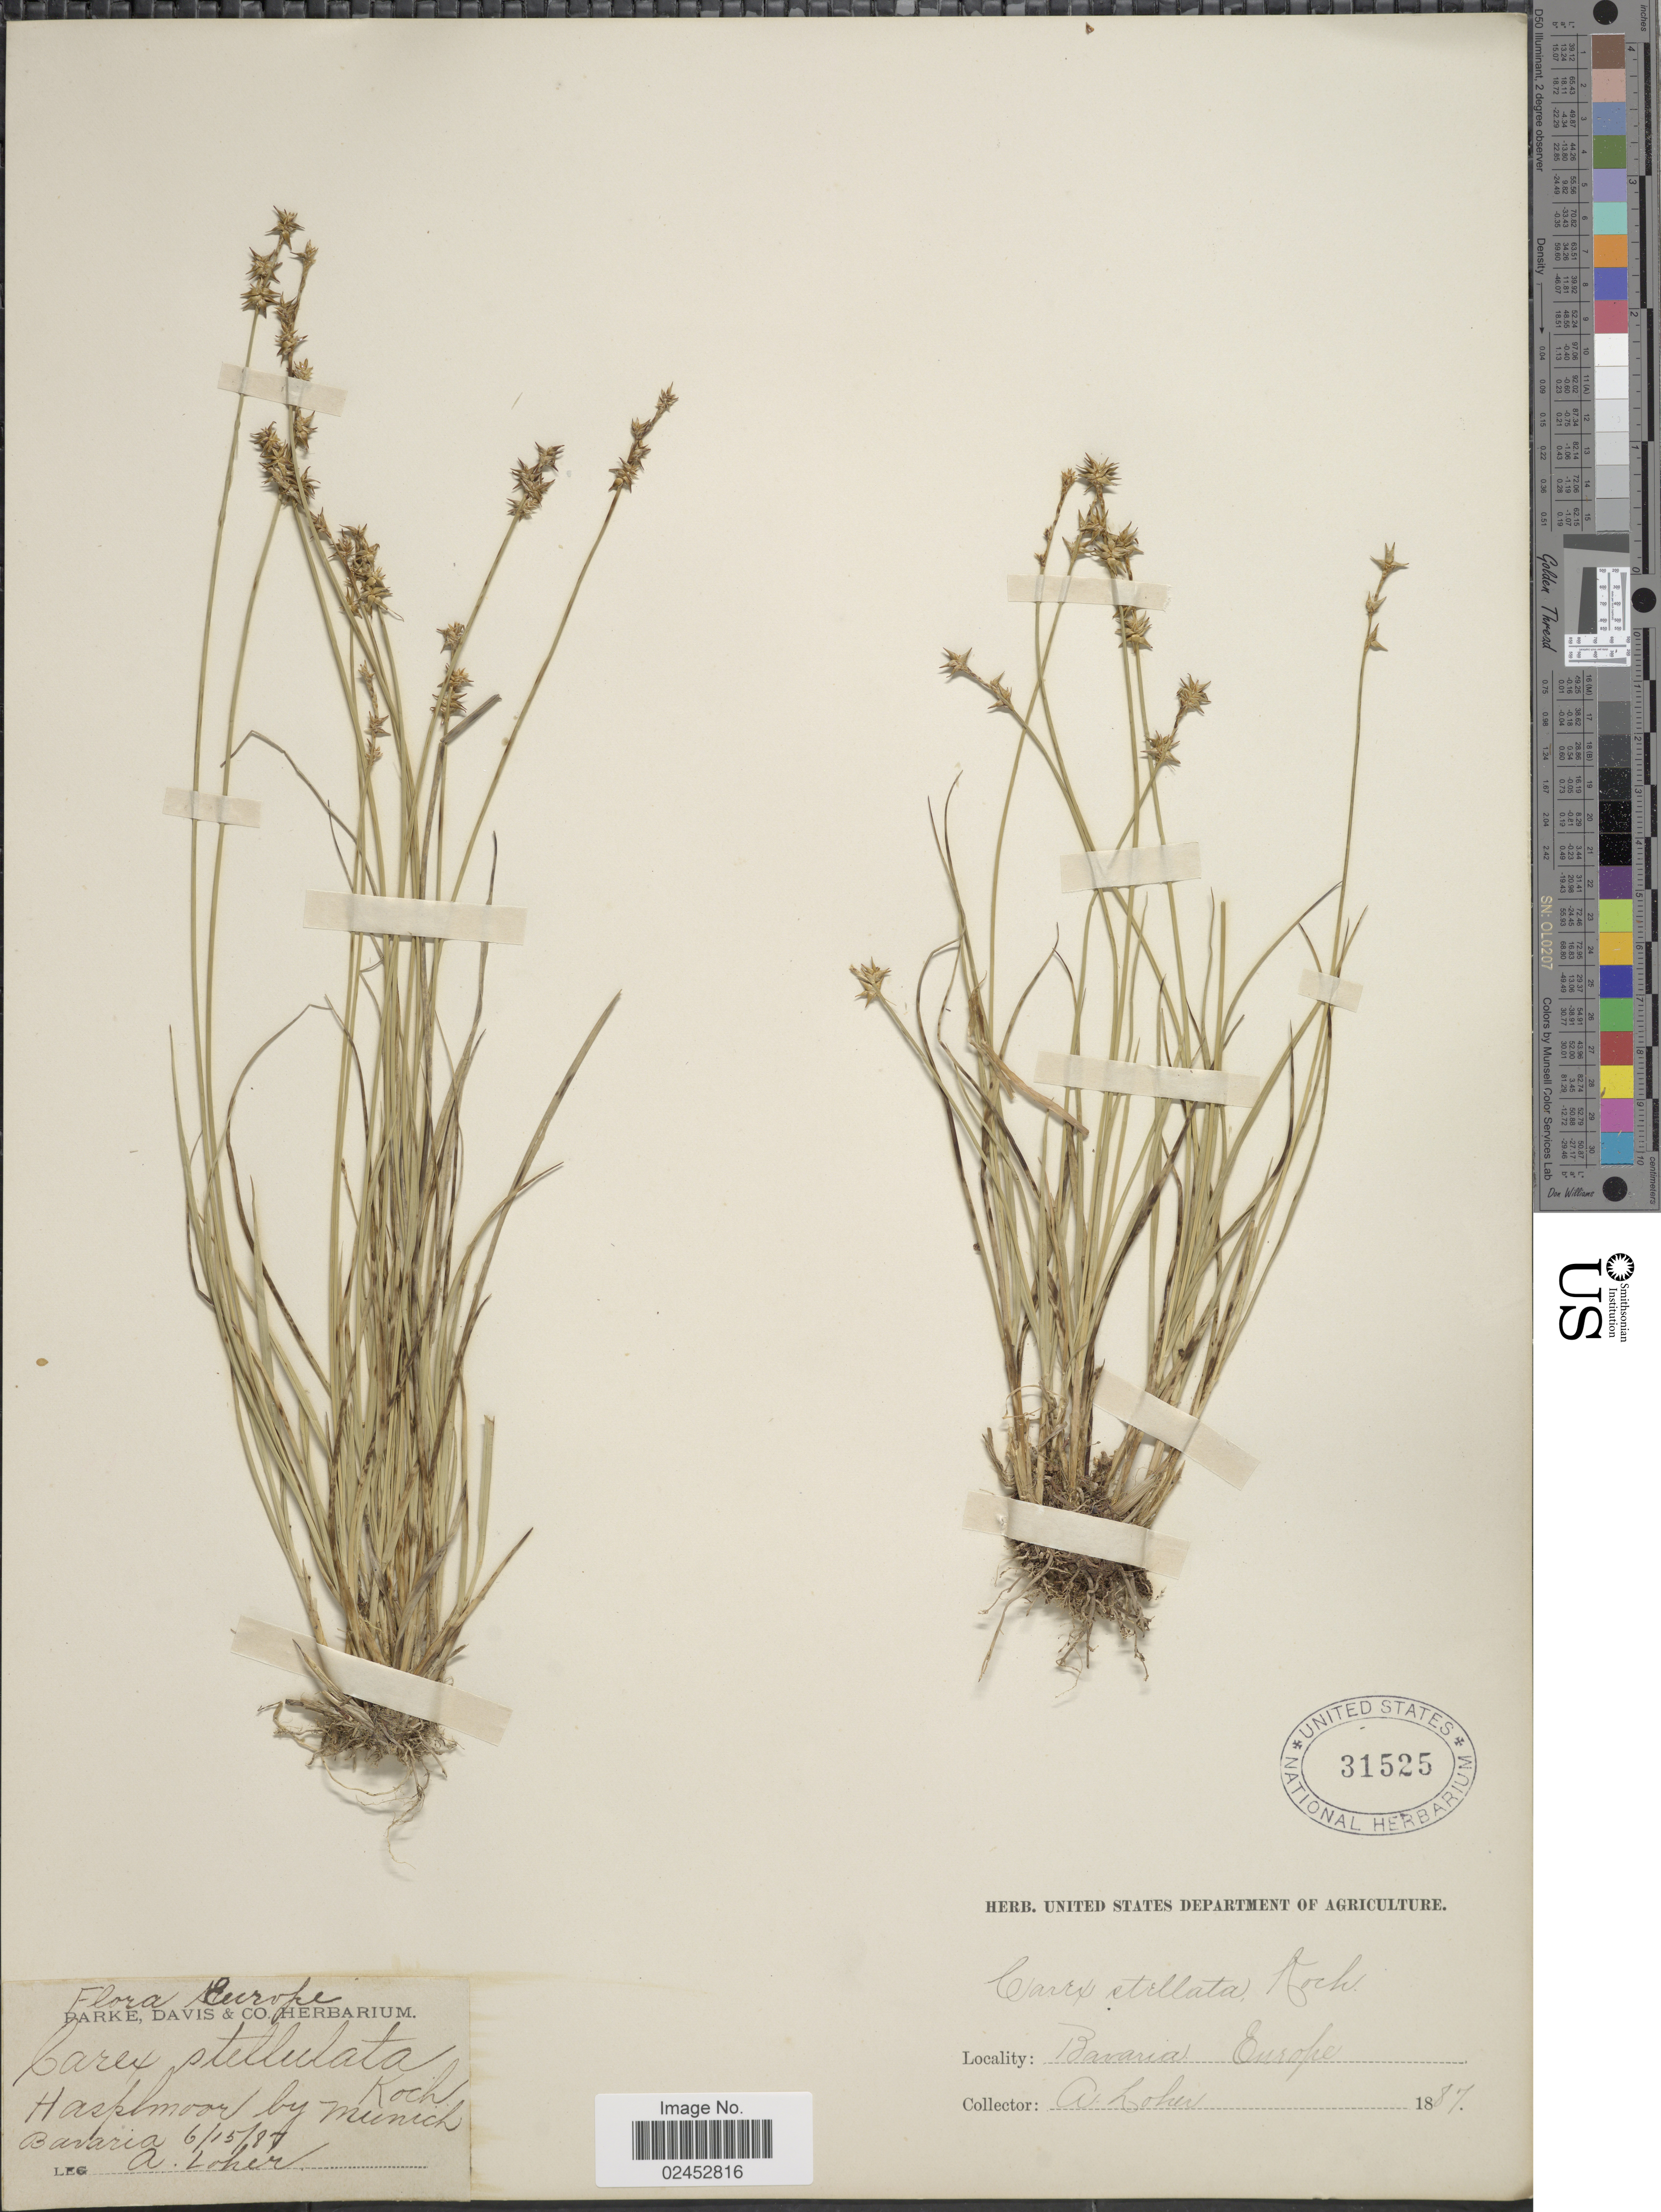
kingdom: Plantae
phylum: Tracheophyta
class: Liliopsida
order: Poales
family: Cyperaceae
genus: Carex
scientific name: Carex echinata subsp. echinata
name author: Murray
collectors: A. Loher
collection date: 1887-06-15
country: Germany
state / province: Bayern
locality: Bavaria, Hasplmoor by Munich.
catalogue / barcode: US 31525